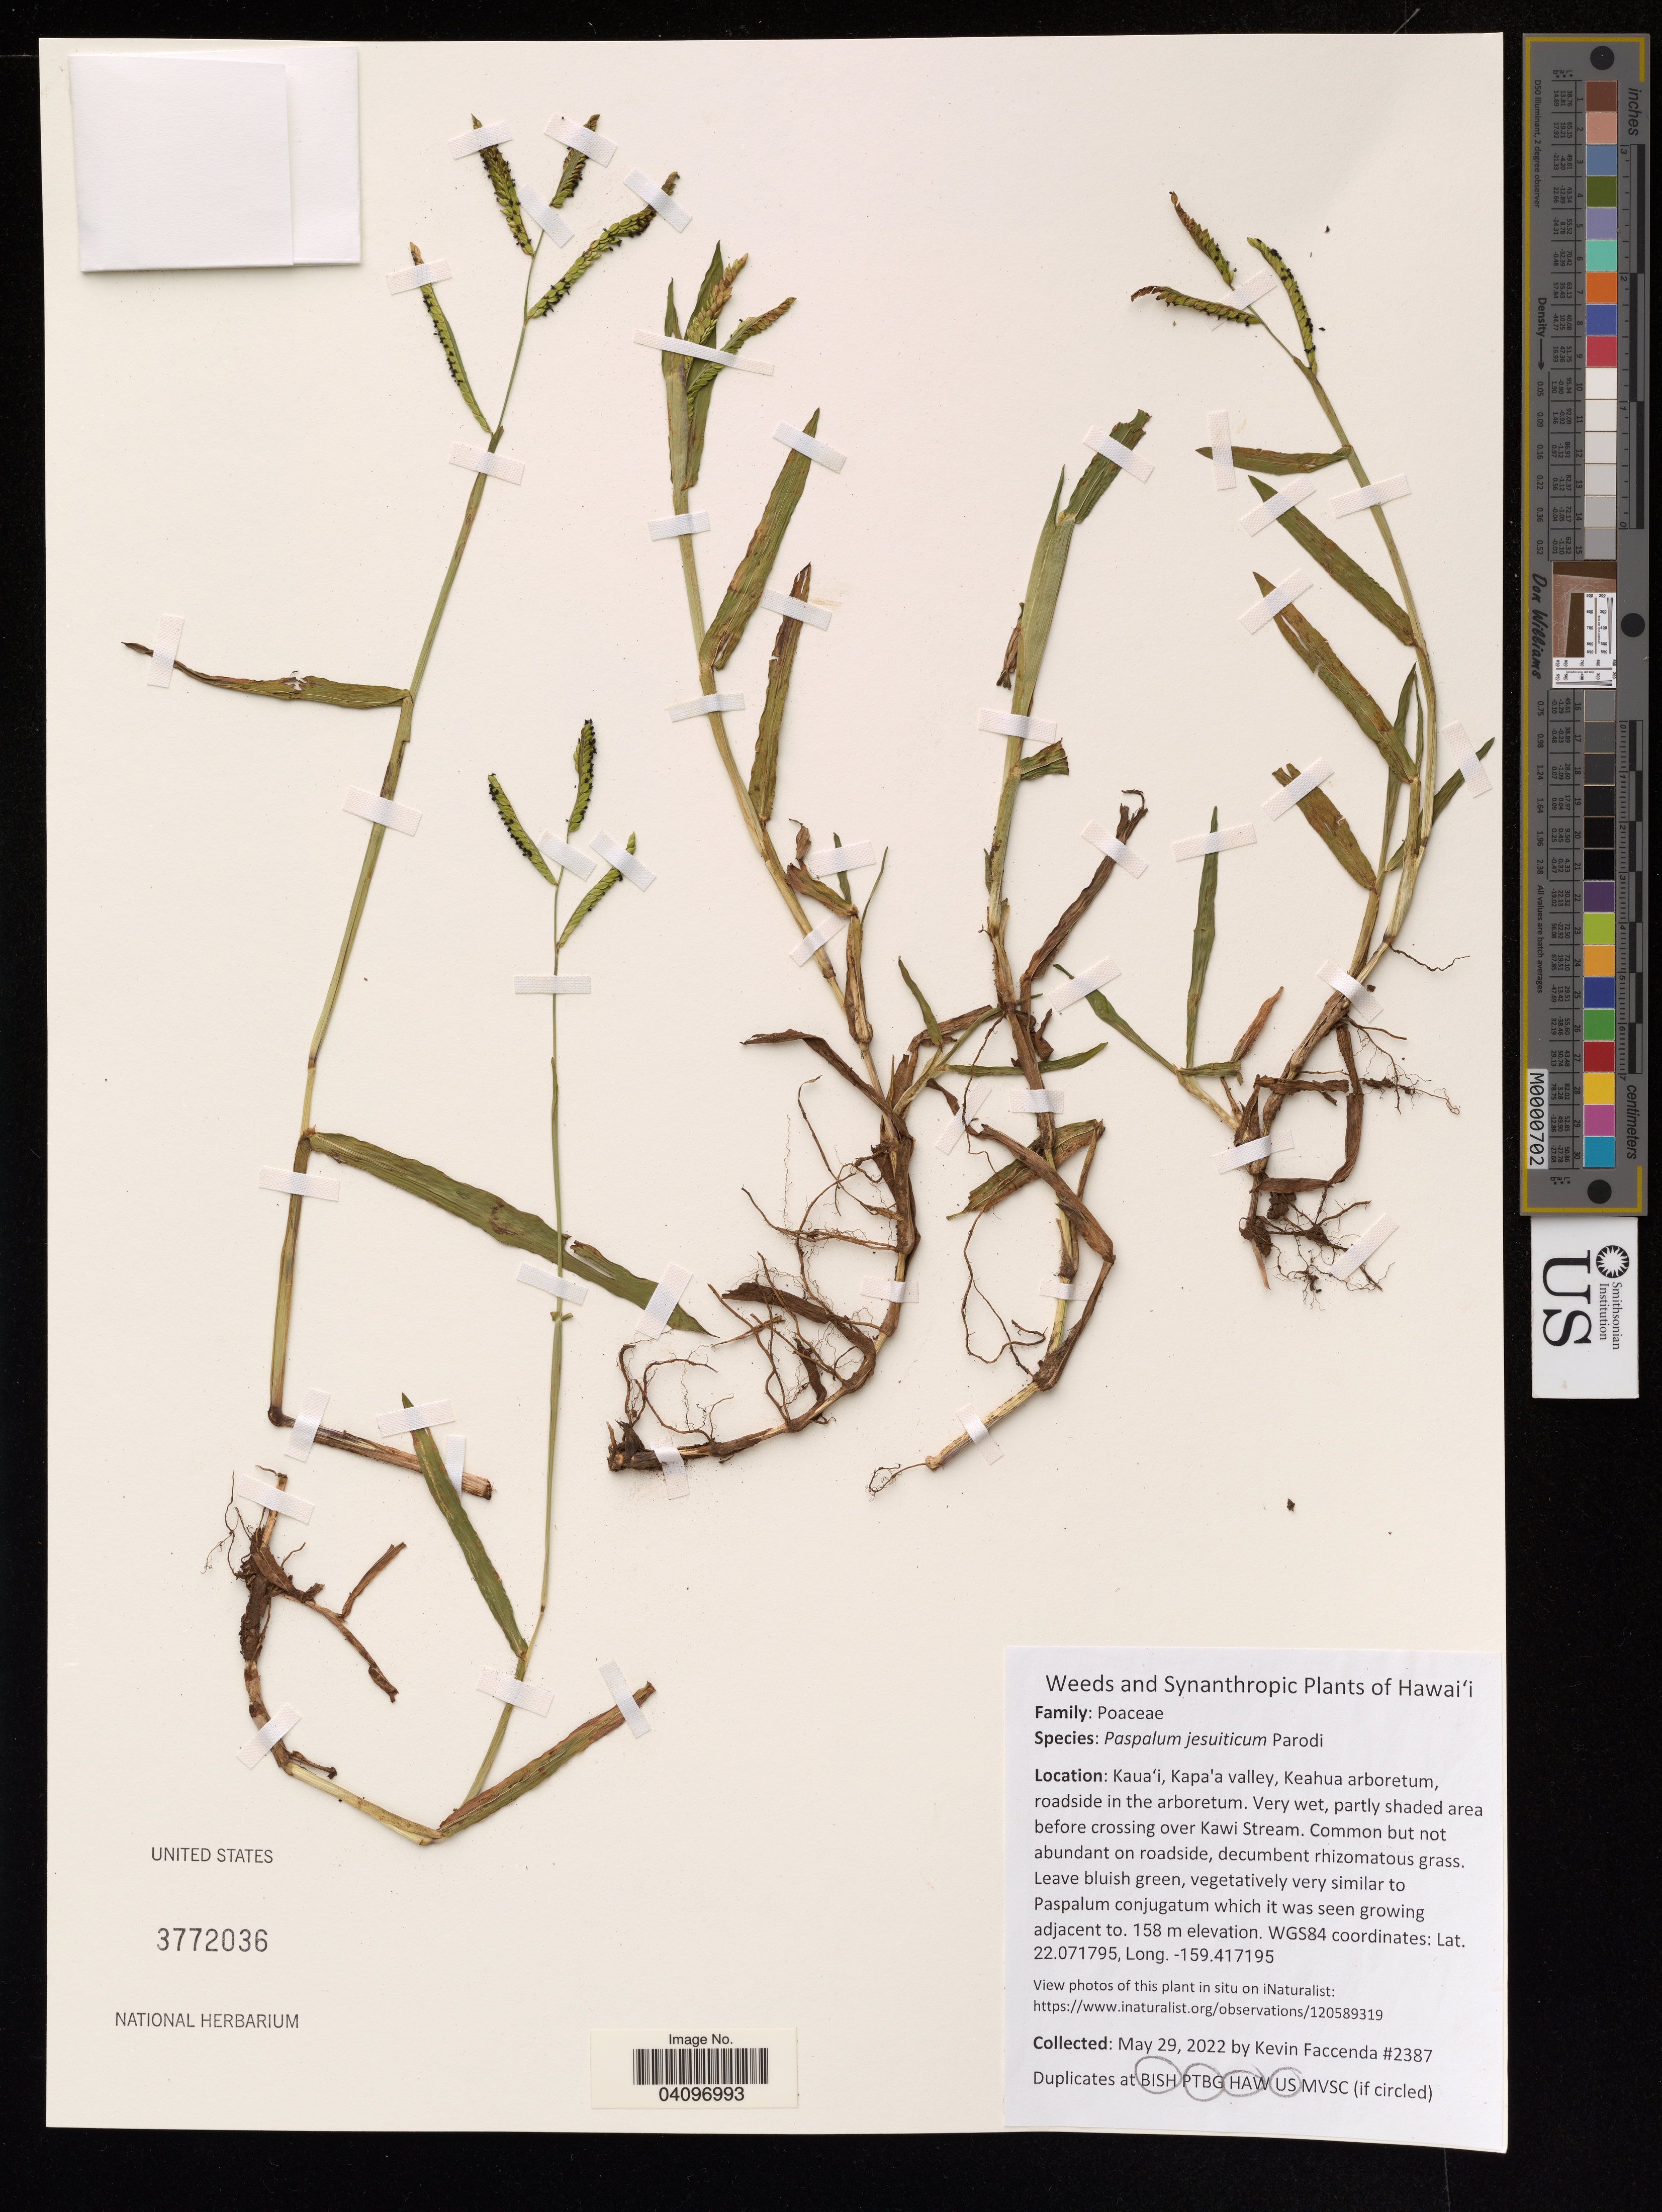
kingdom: Plantae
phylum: Tracheophyta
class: Liliopsida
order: Poales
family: Poaceae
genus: Paspalum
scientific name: Paspalum jesuiticum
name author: Parodi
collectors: K. Faccenda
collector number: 2387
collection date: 2022-05-29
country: United States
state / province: Hawaii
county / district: Kauai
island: Kaua'i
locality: Kapa'a Valley, Keahua Arboretum, roadside in arboretum.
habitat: Very wet, partly shaded area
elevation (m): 158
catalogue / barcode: US 3772036